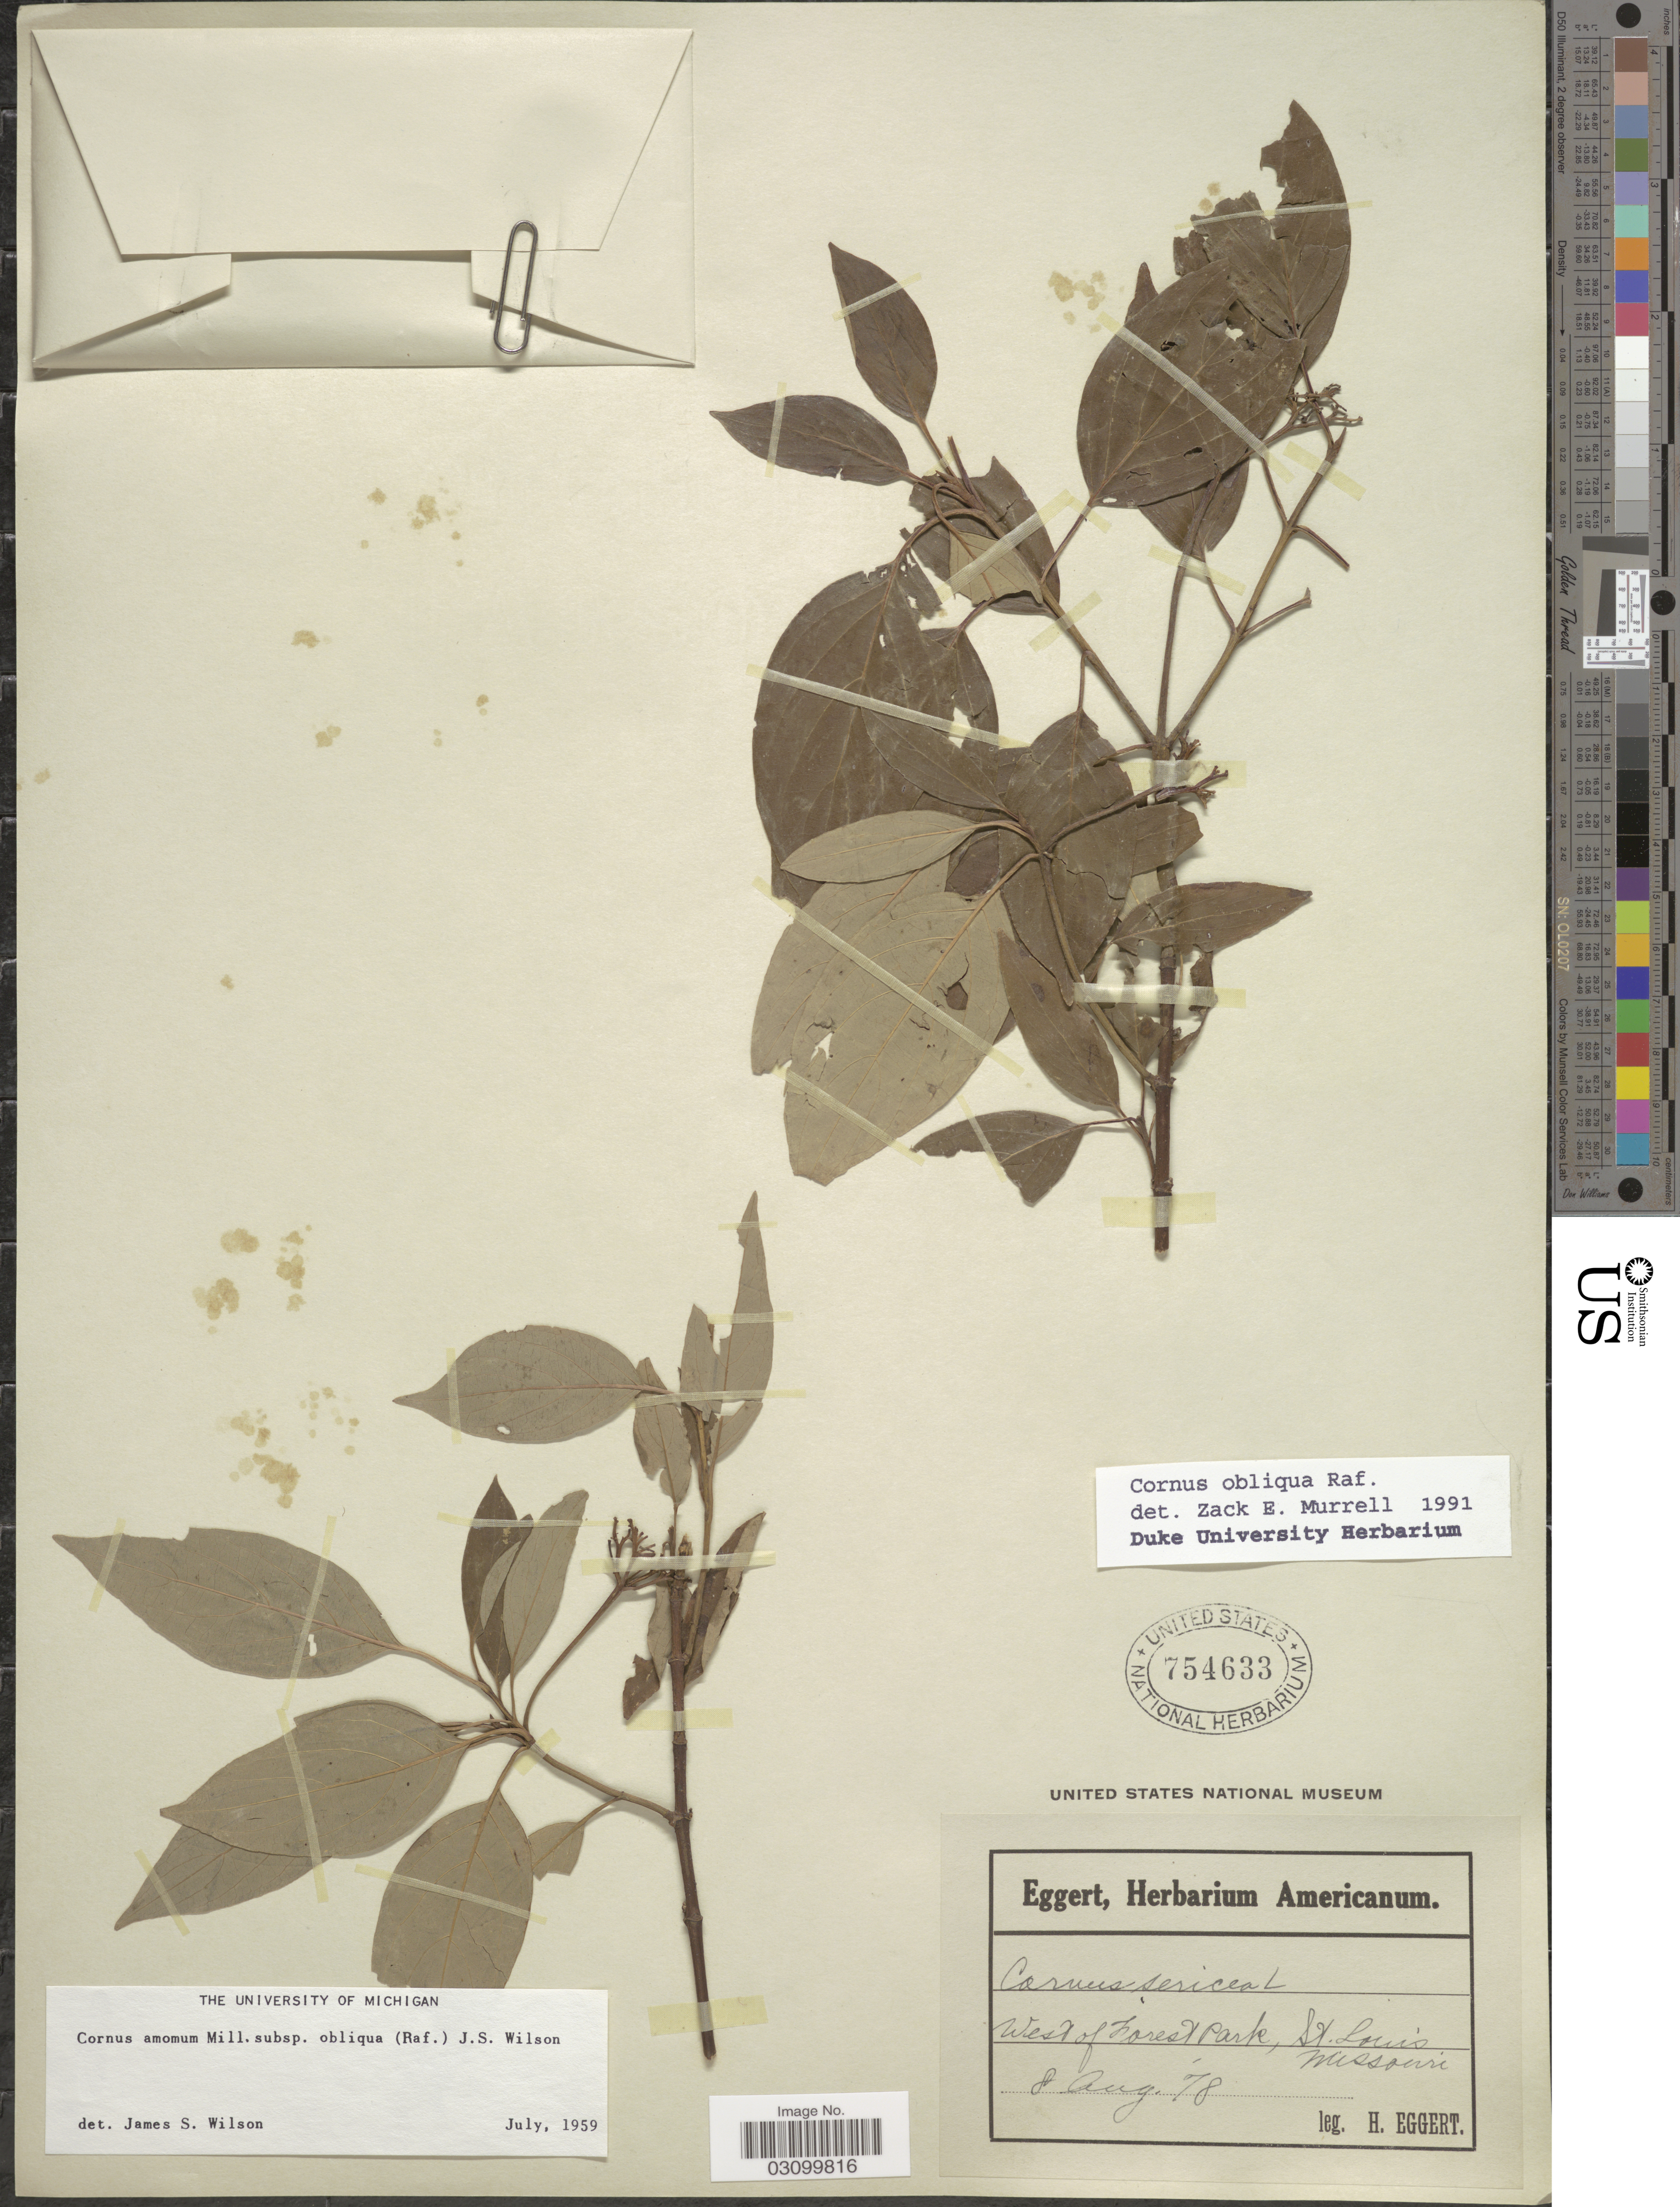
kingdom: Plantae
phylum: Tracheophyta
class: Magnoliopsida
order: Cornales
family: Cornaceae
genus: Cornus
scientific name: Cornus obliqua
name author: Raf.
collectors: H. Eggert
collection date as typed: Transcribed d/m/y: 8/8/78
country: United States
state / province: Missouri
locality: West of Forest Park, St. Louis.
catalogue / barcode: US 754633